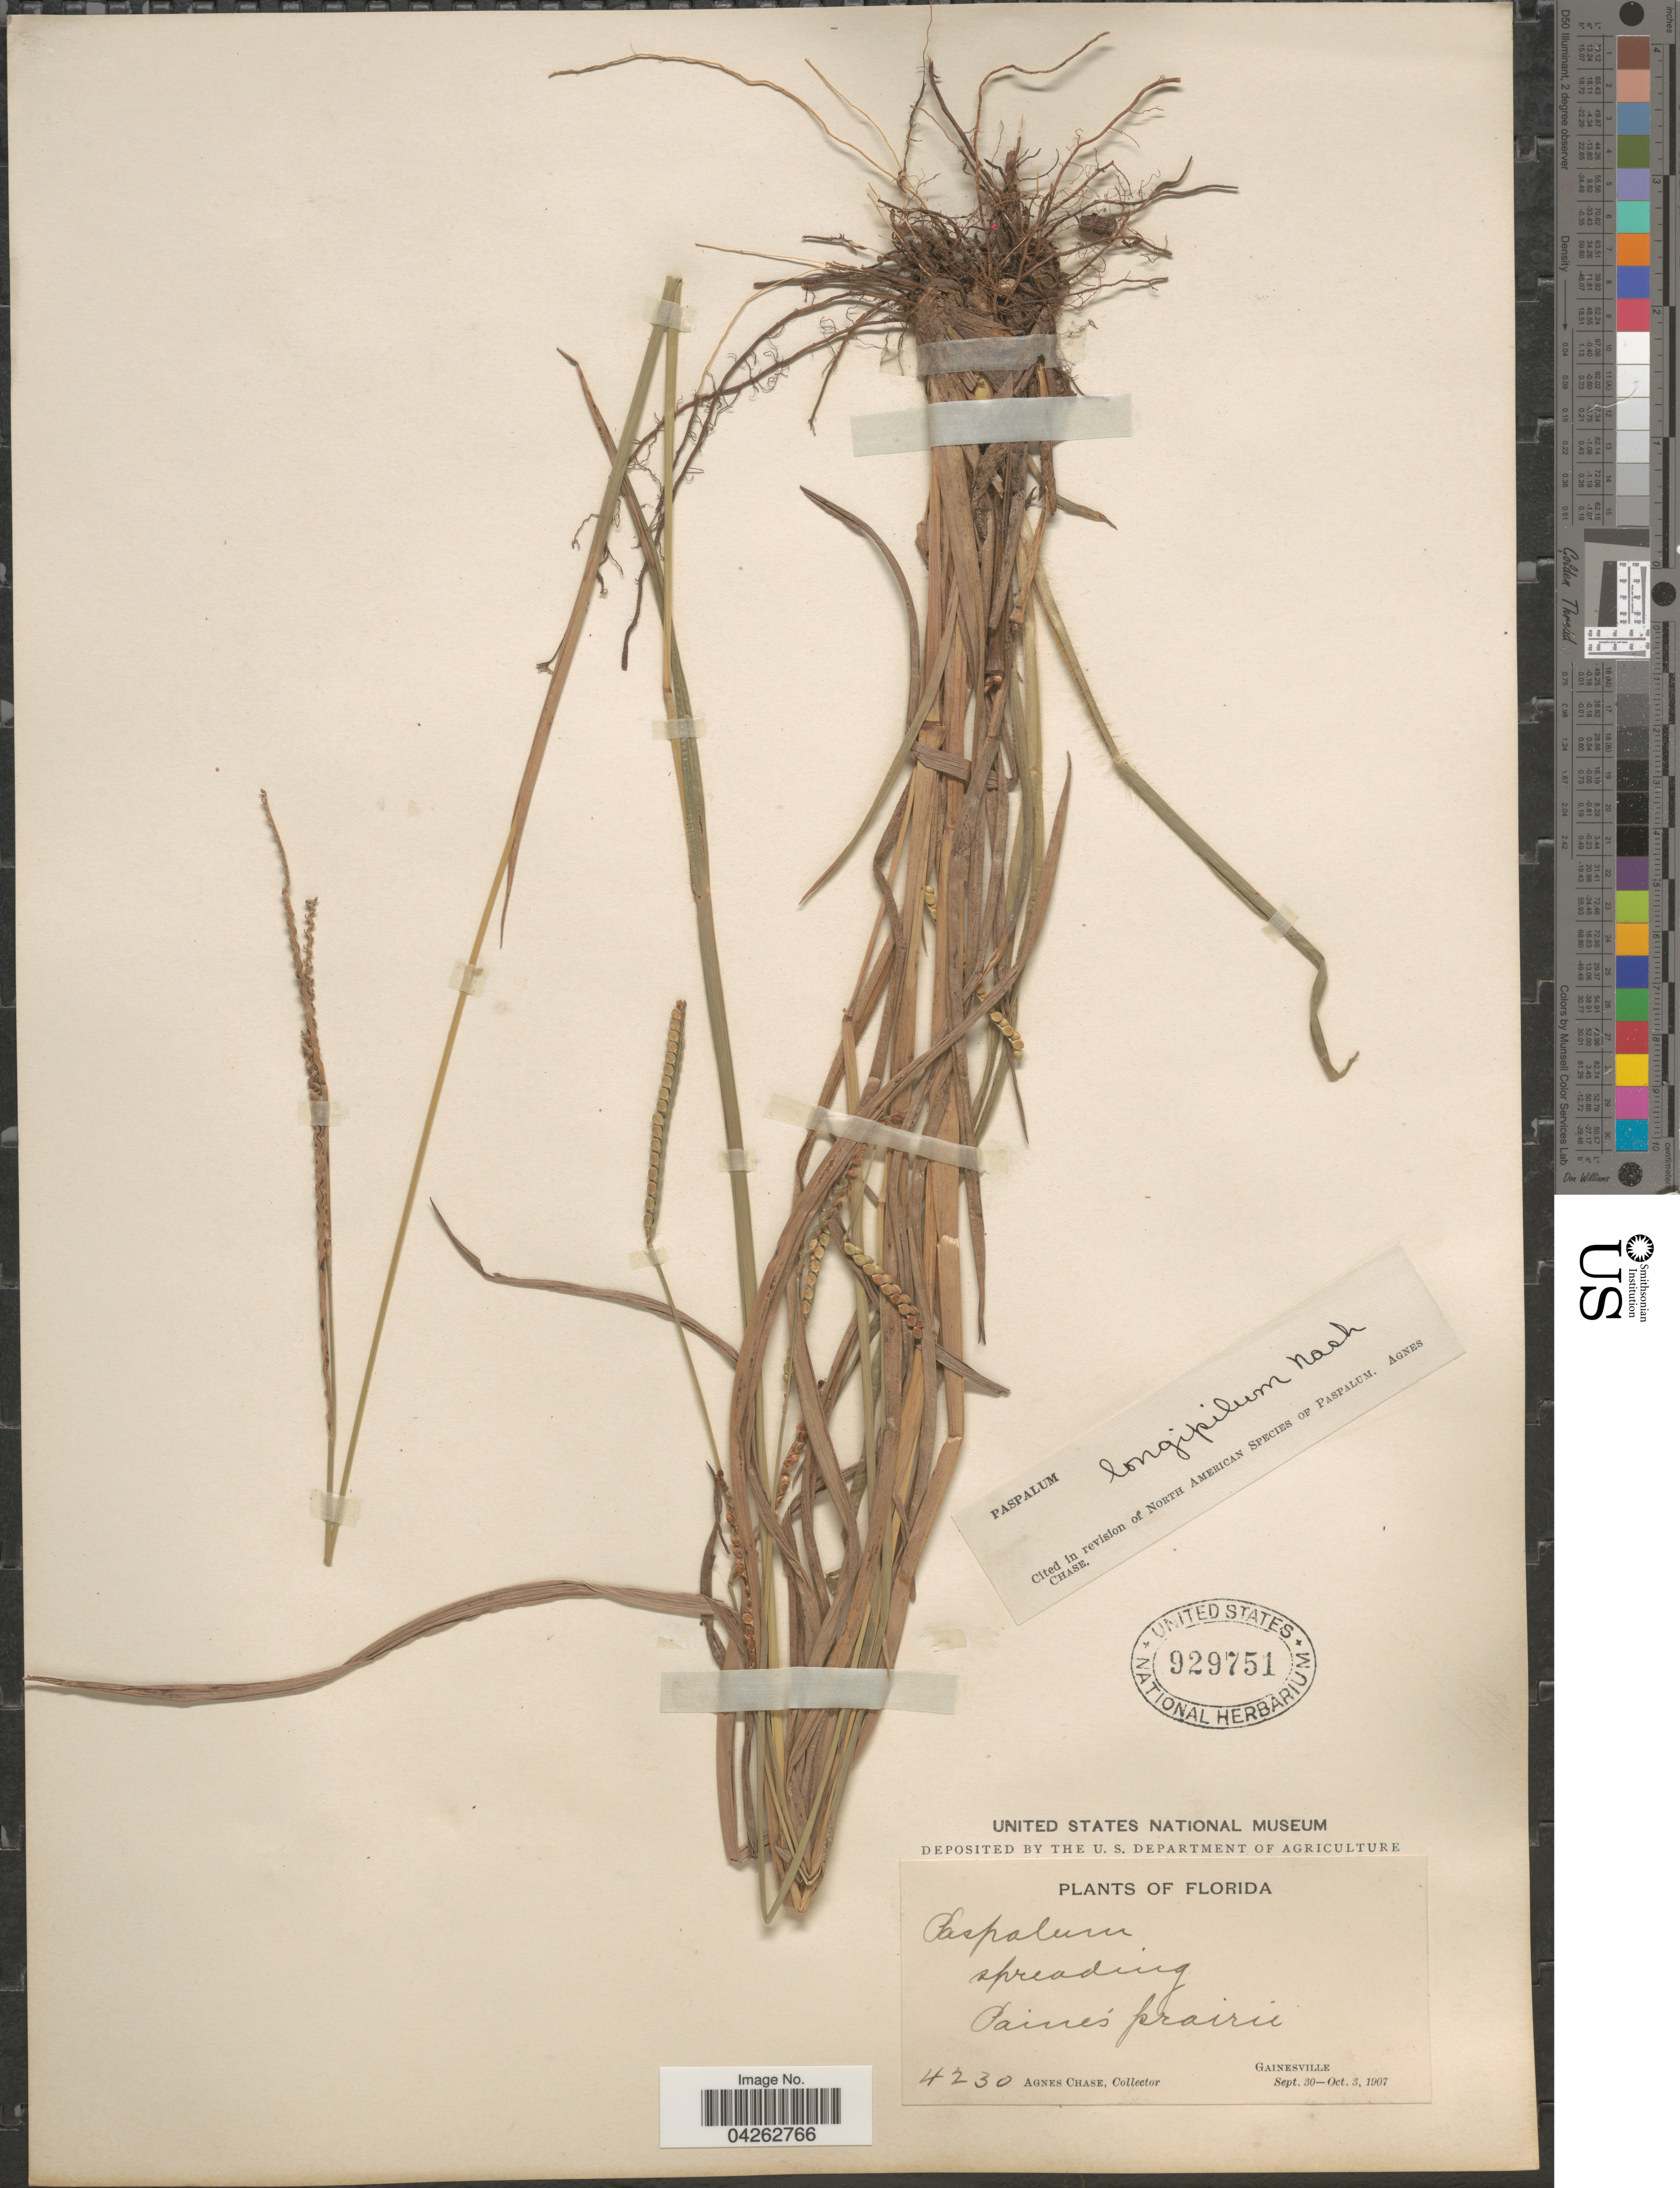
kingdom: Plantae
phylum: Tracheophyta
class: Liliopsida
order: Poales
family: Poaceae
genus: Paspalum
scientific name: Paspalum longipilum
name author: Nash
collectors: A. Chase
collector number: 4230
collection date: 1907-09-30/1907-10-03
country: United States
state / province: Florida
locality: Paine's prairie. Gainesville.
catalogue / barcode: US 929751